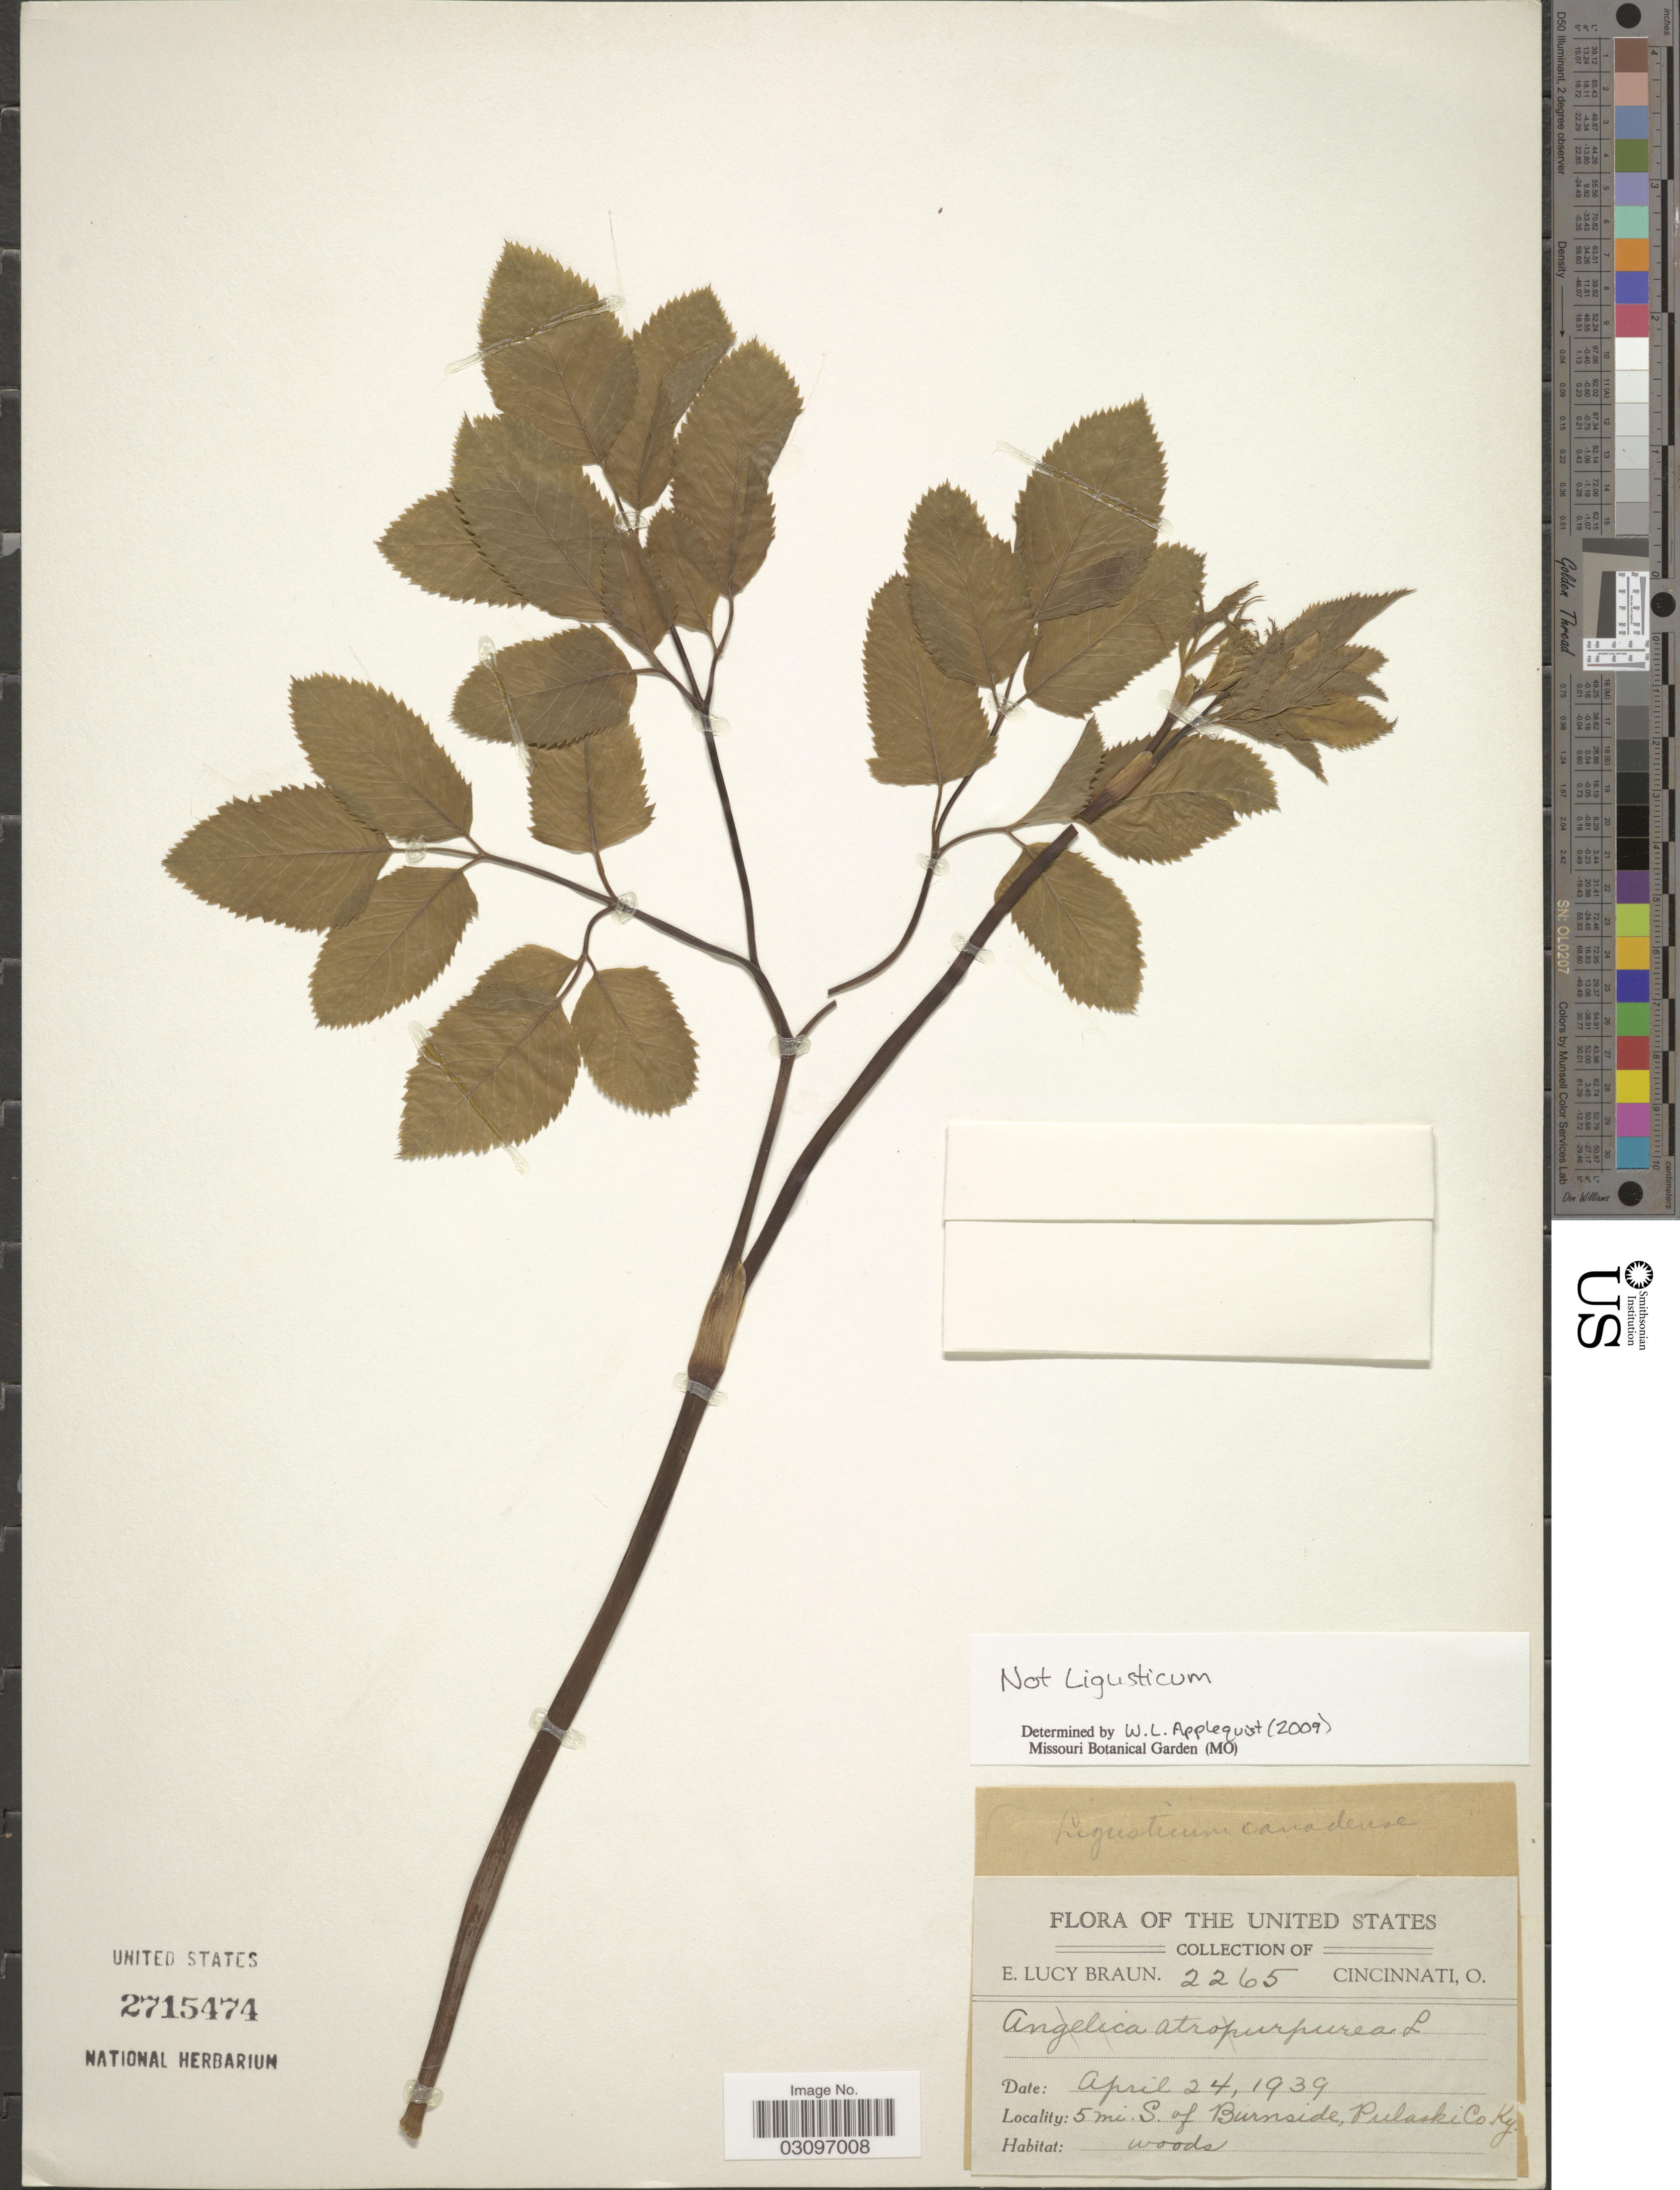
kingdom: Plantae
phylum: Tracheophyta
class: Magnoliopsida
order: Apiales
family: Apiaceae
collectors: E. L. Braun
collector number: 2265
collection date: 1939-04-24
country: United States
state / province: Kentucky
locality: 5 mi. S. of Burnside, Pulaski Co.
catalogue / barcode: US 2715474